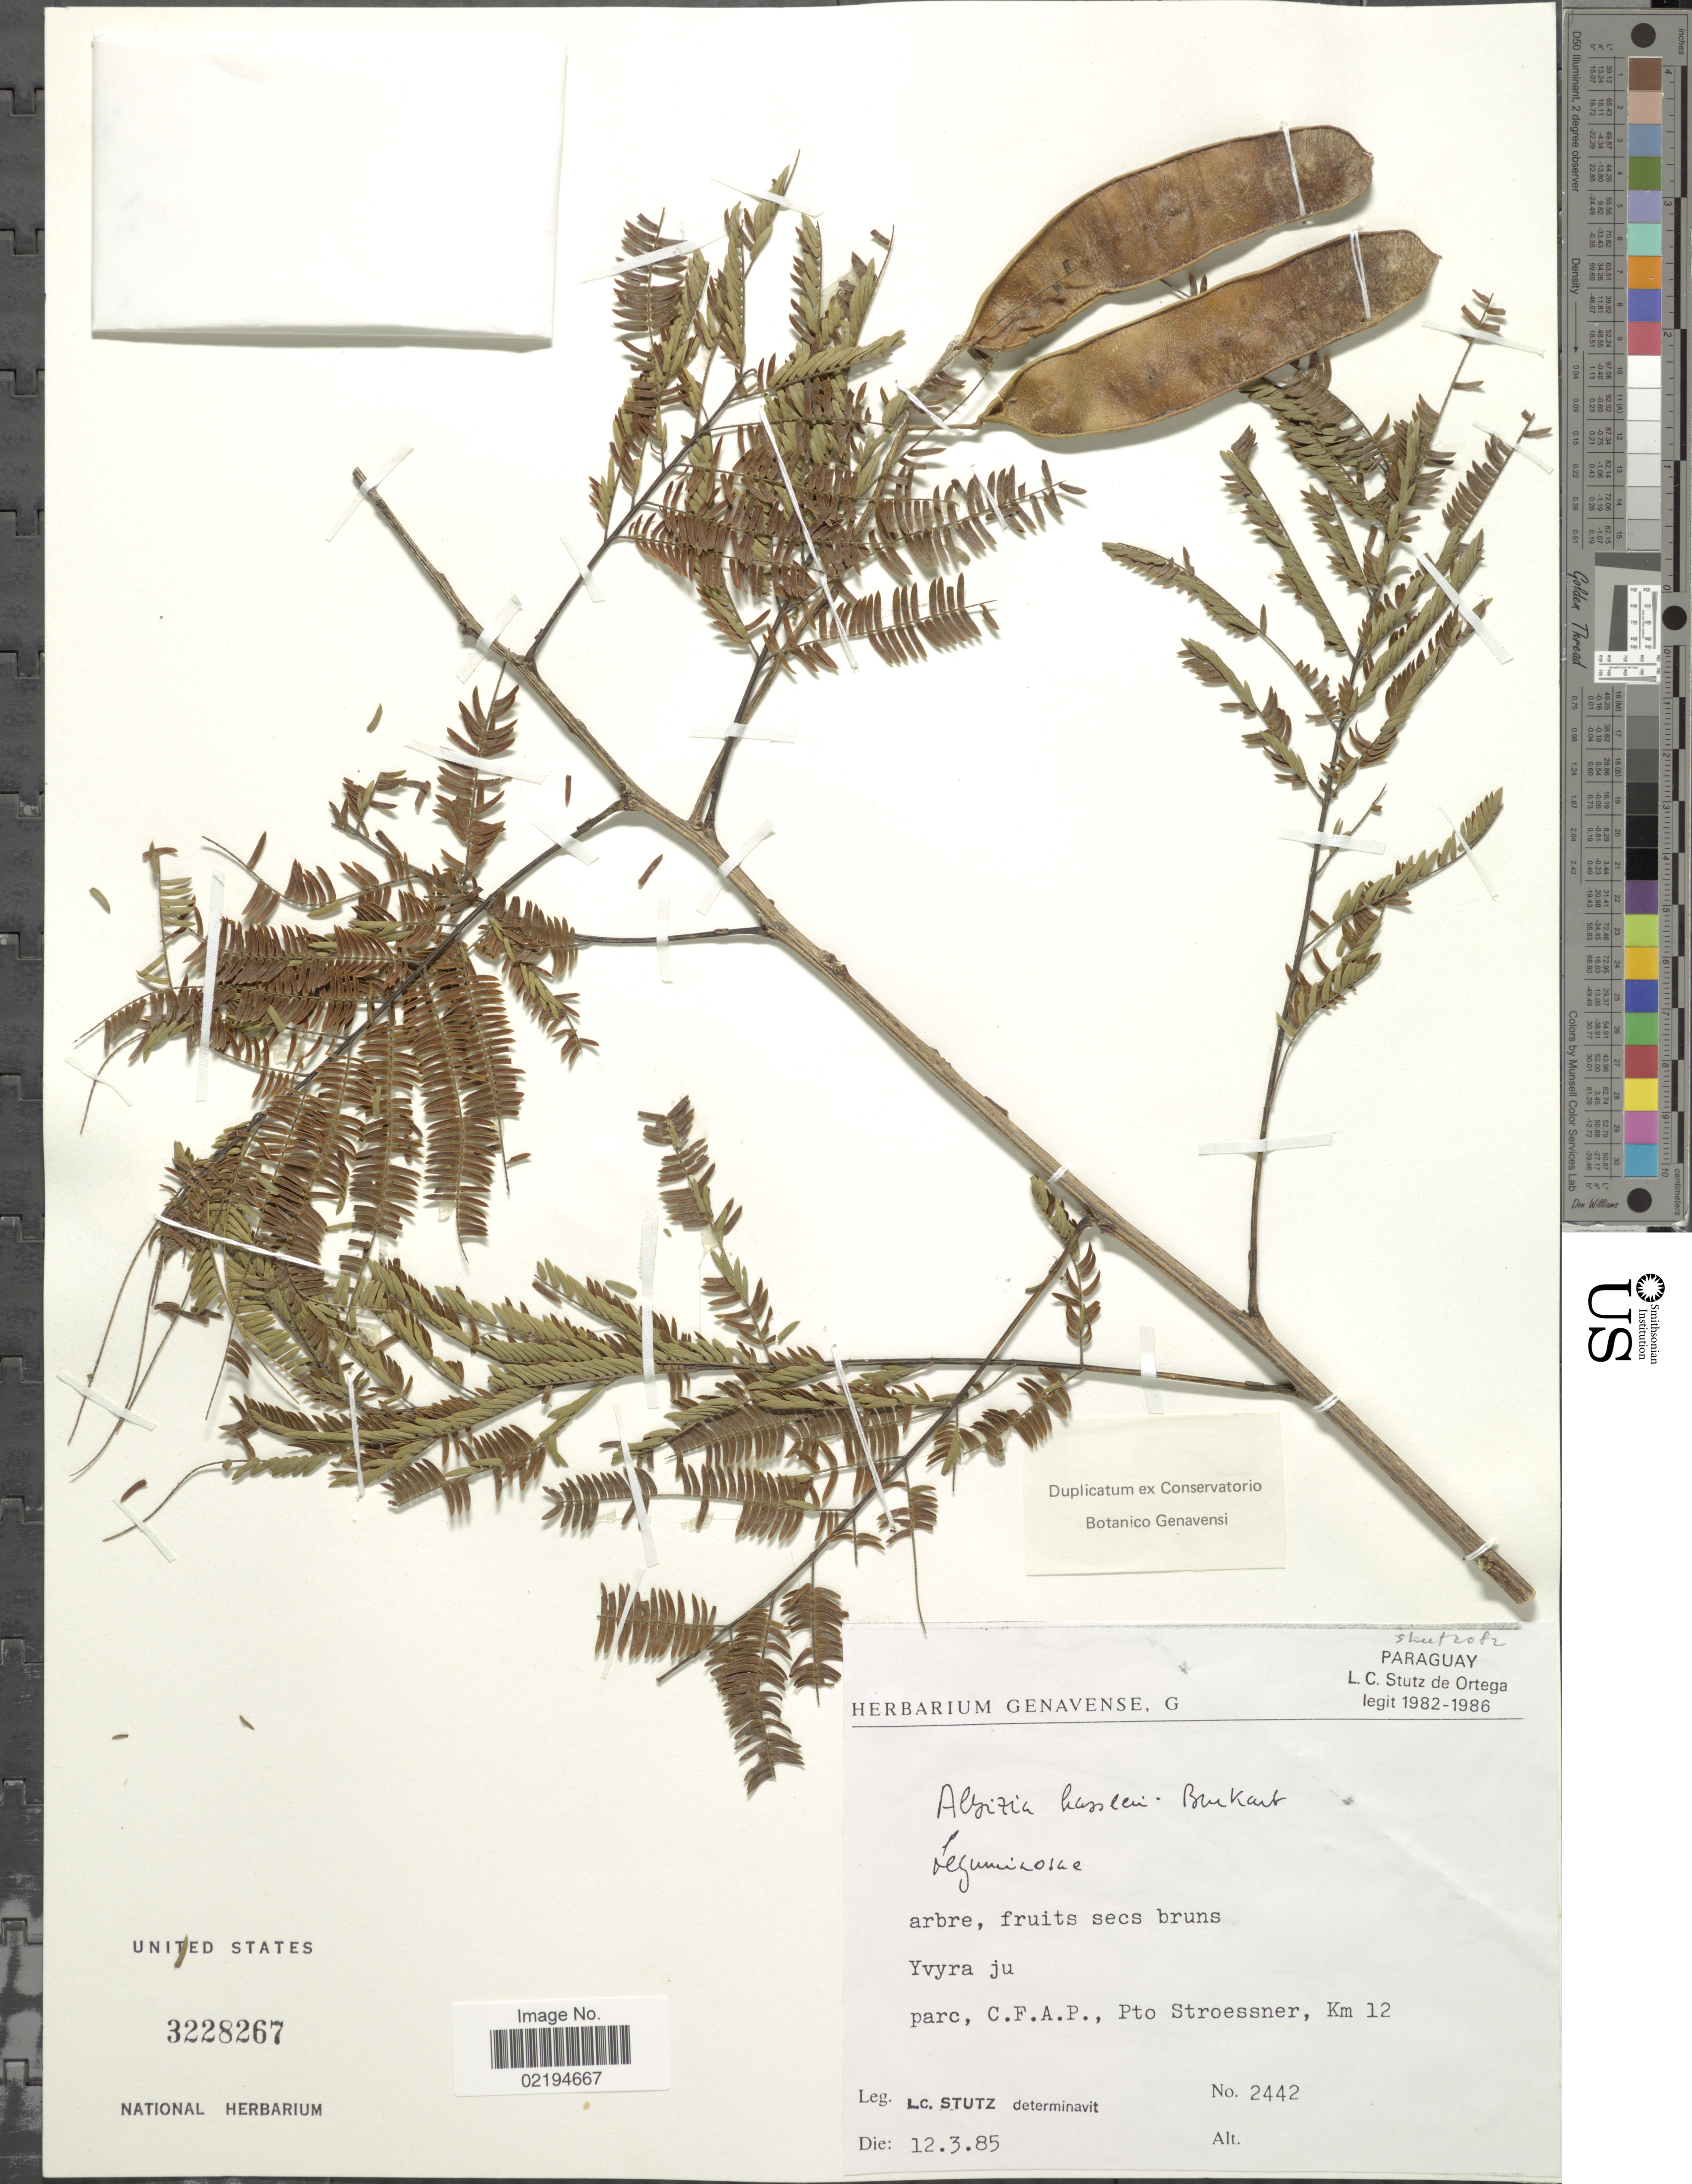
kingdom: Plantae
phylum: Tracheophyta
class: Magnoliopsida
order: Fabales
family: Fabaceae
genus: Pseudalbizzia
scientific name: Pseudalbizzia niopoides var. niopoides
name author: (Spruce ex Benth.) Koenen & Duno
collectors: L. C. Stutz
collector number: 2442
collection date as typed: Transcribed d/m/y: 12/3/85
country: Paraguay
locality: Yvyvra ju, parc, C.F.A.P., Pto Stroessner, Km 12.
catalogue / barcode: US 3228267